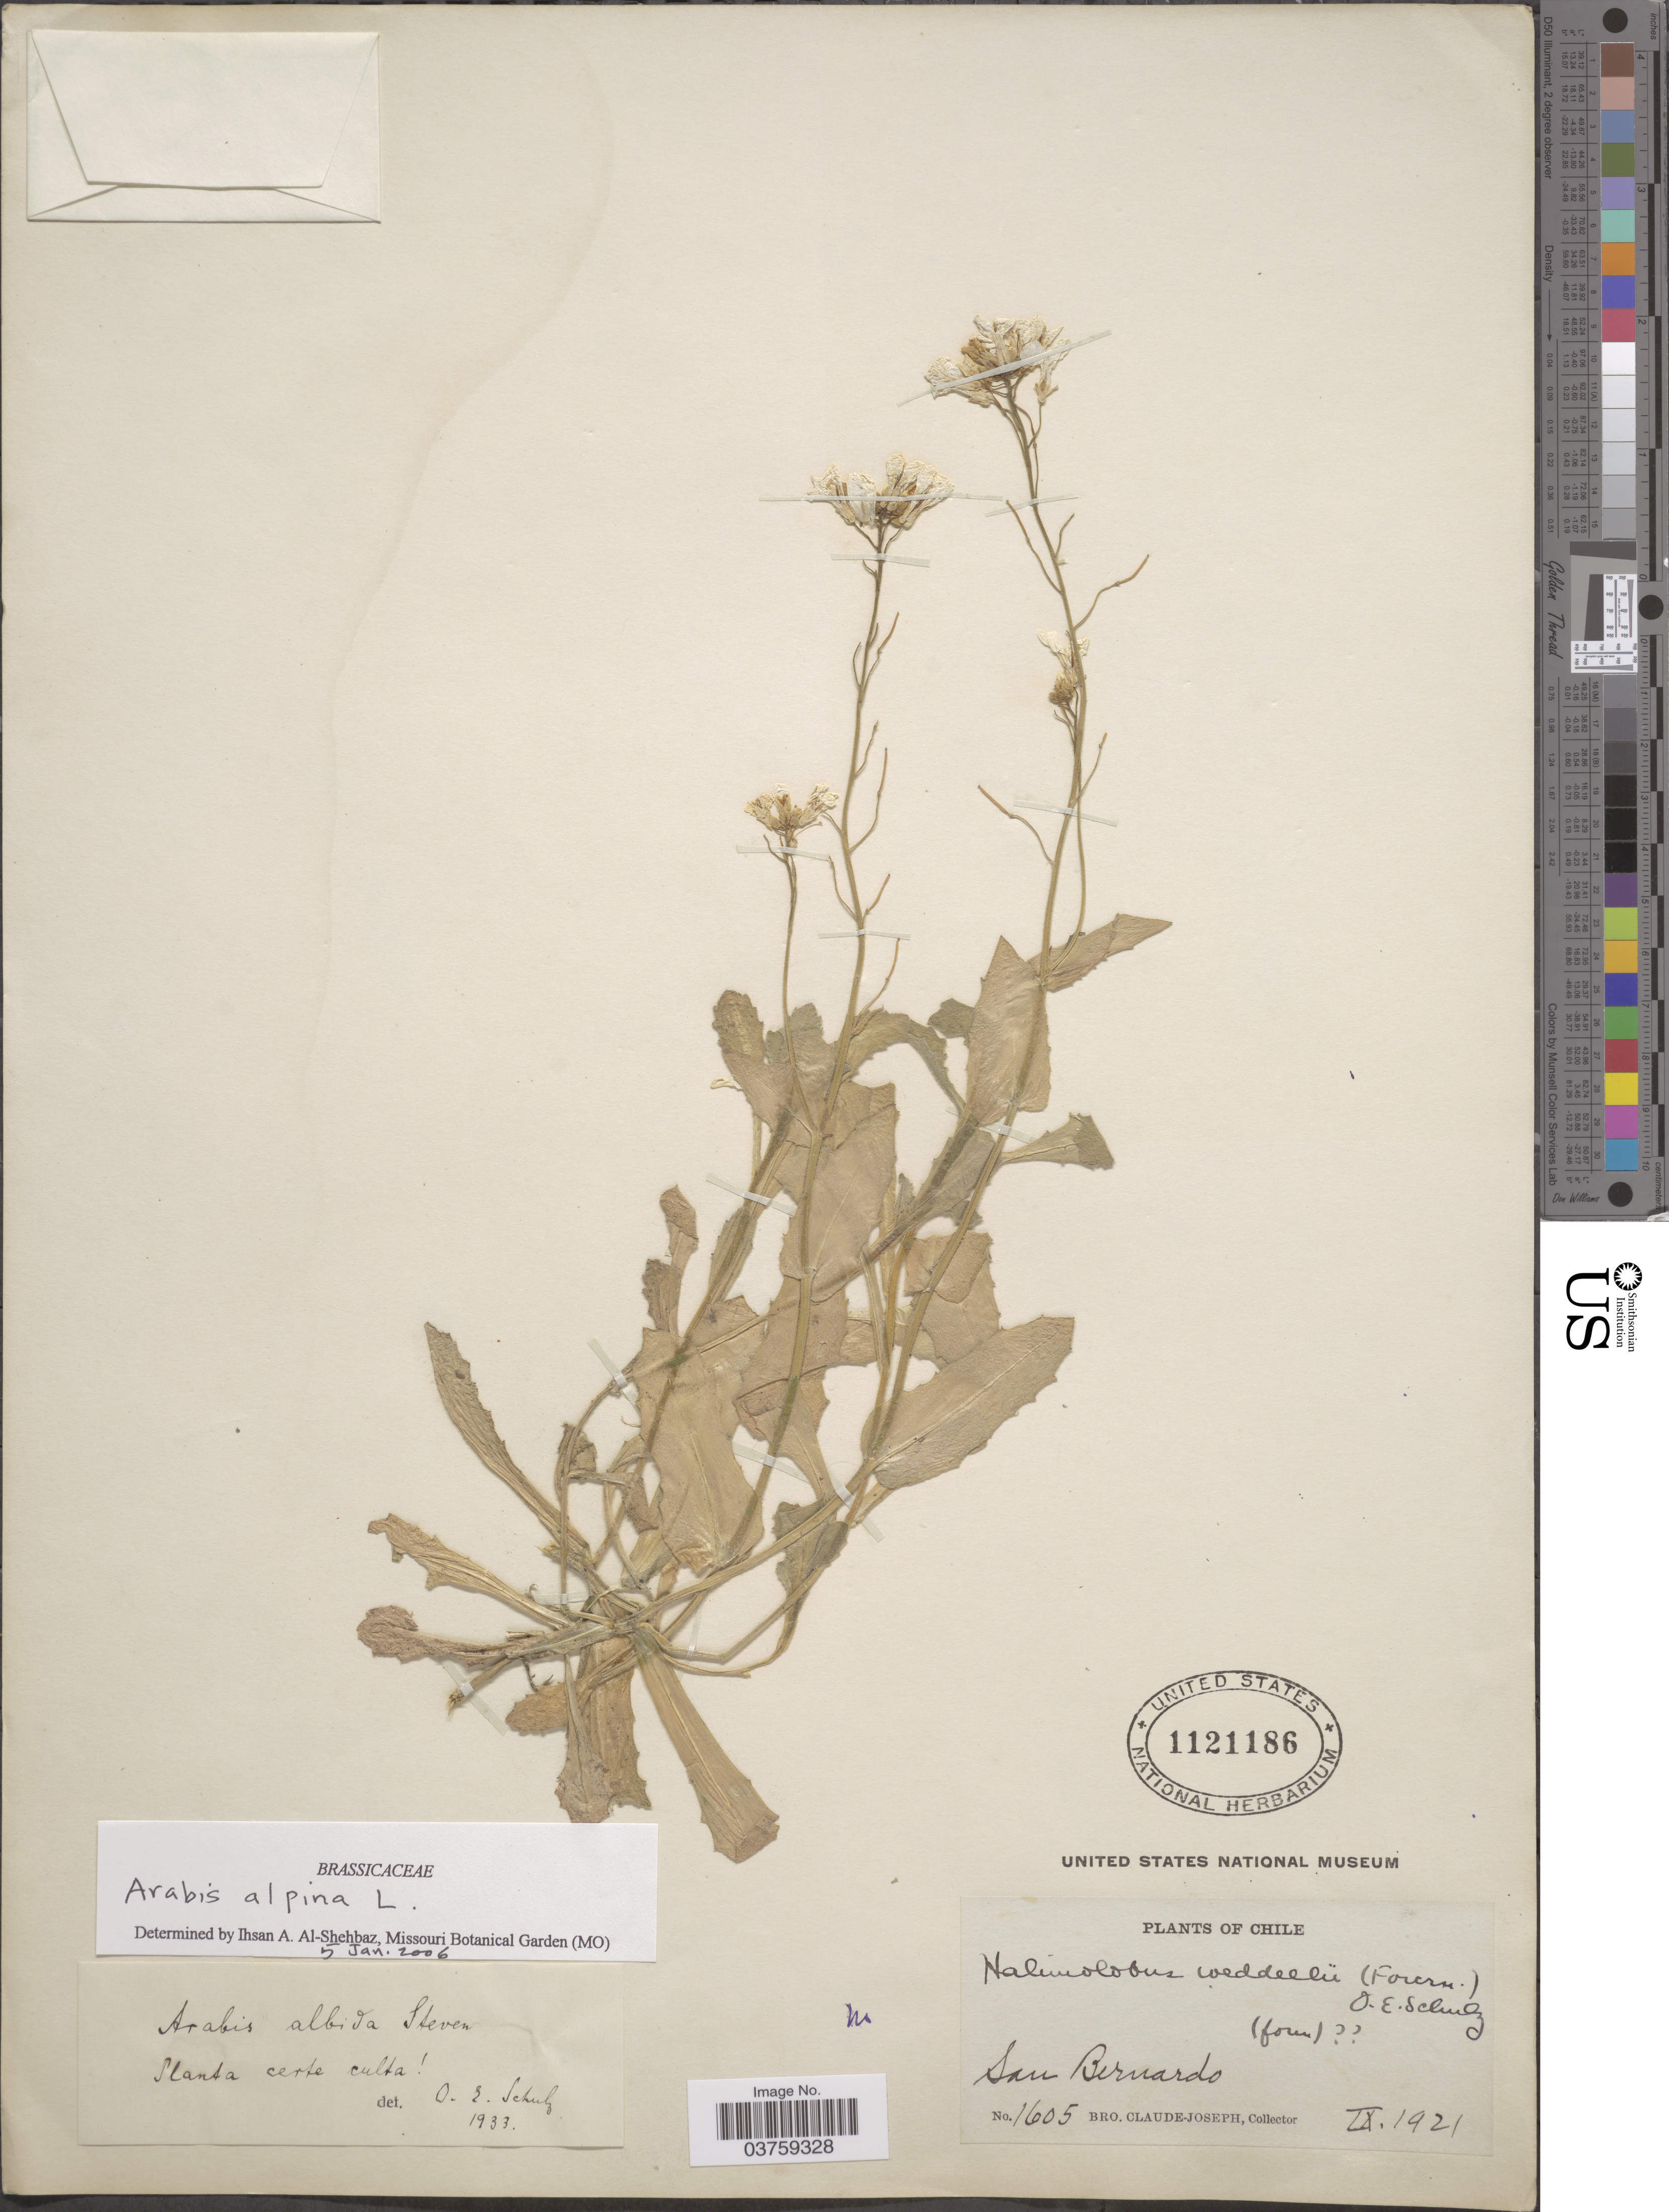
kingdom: Plantae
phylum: Tracheophyta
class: Magnoliopsida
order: Brassicales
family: Brassicaceae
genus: Arabis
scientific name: Arabis alpina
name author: L.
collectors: Bro. Claude-Joseph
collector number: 1605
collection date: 1921-09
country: Chile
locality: San Bernardo.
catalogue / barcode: US 1121186